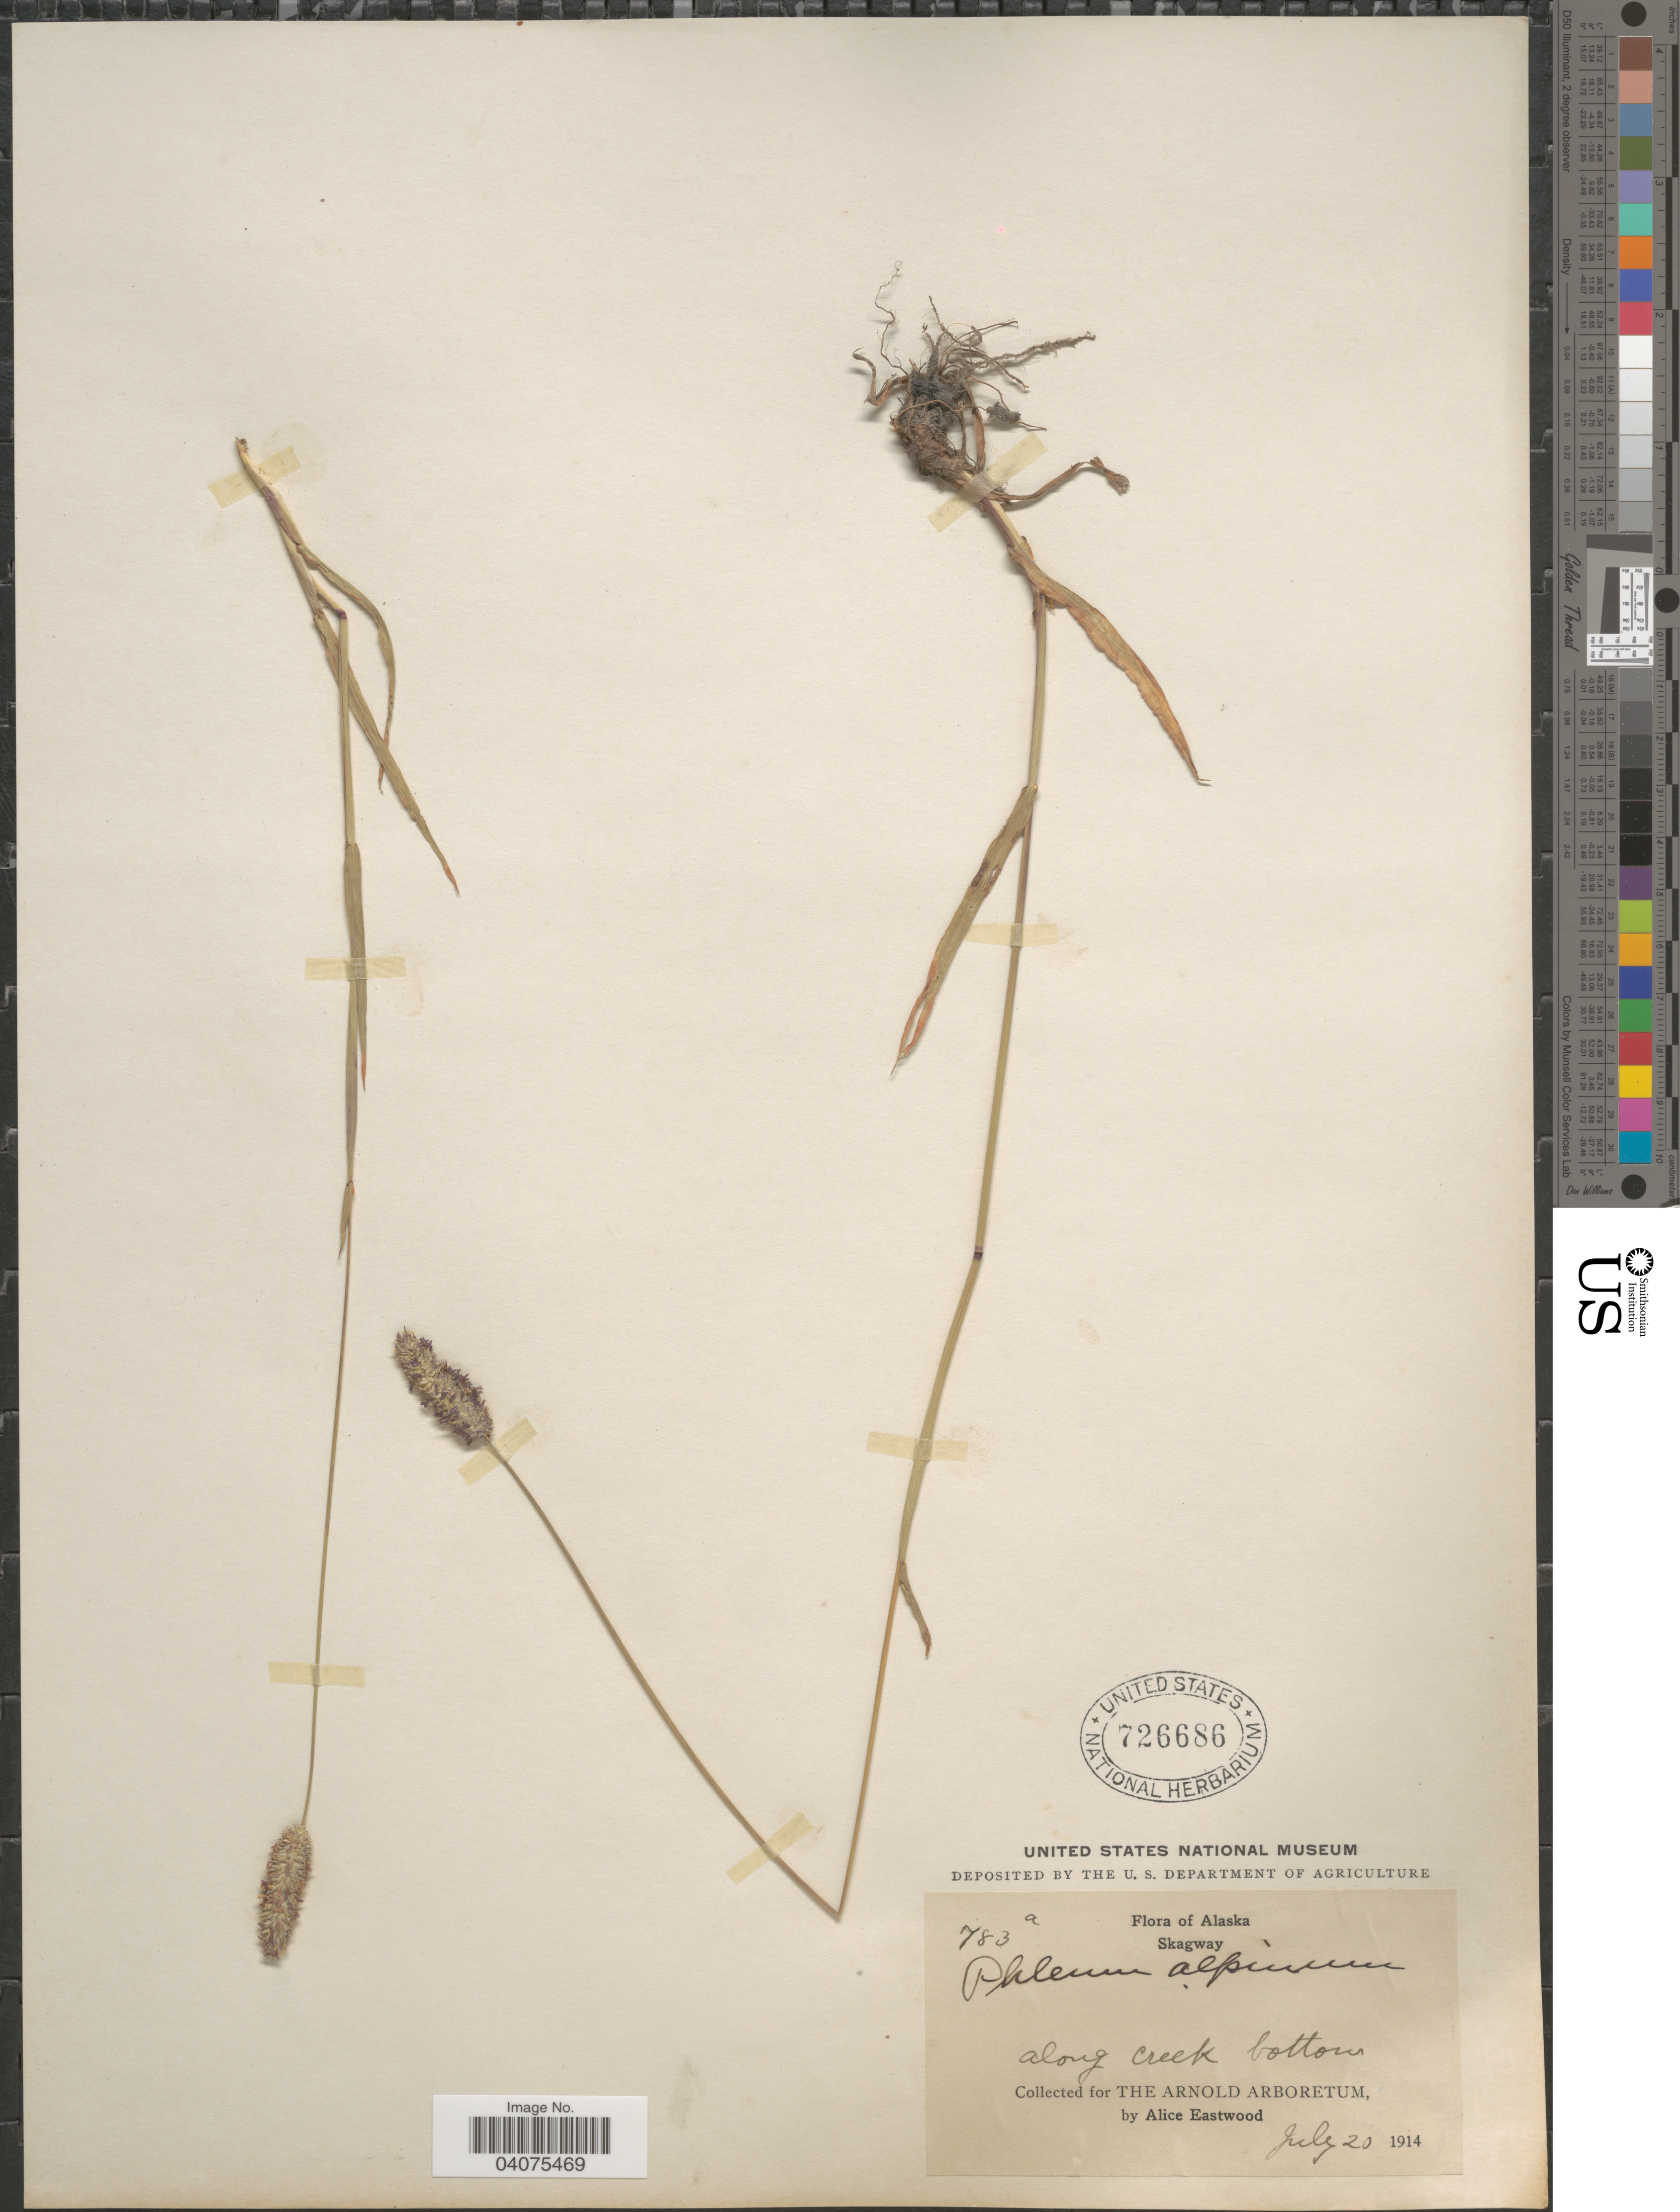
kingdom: Plantae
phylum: Tracheophyta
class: Liliopsida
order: Poales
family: Poaceae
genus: Phleum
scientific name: Phleum alpinum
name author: L.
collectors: A. Eastwood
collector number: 783a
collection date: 1914-07-20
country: United States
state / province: Alaska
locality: Skagway. Along creek bottoms. The Arnold Arboretum.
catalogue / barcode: US 726686